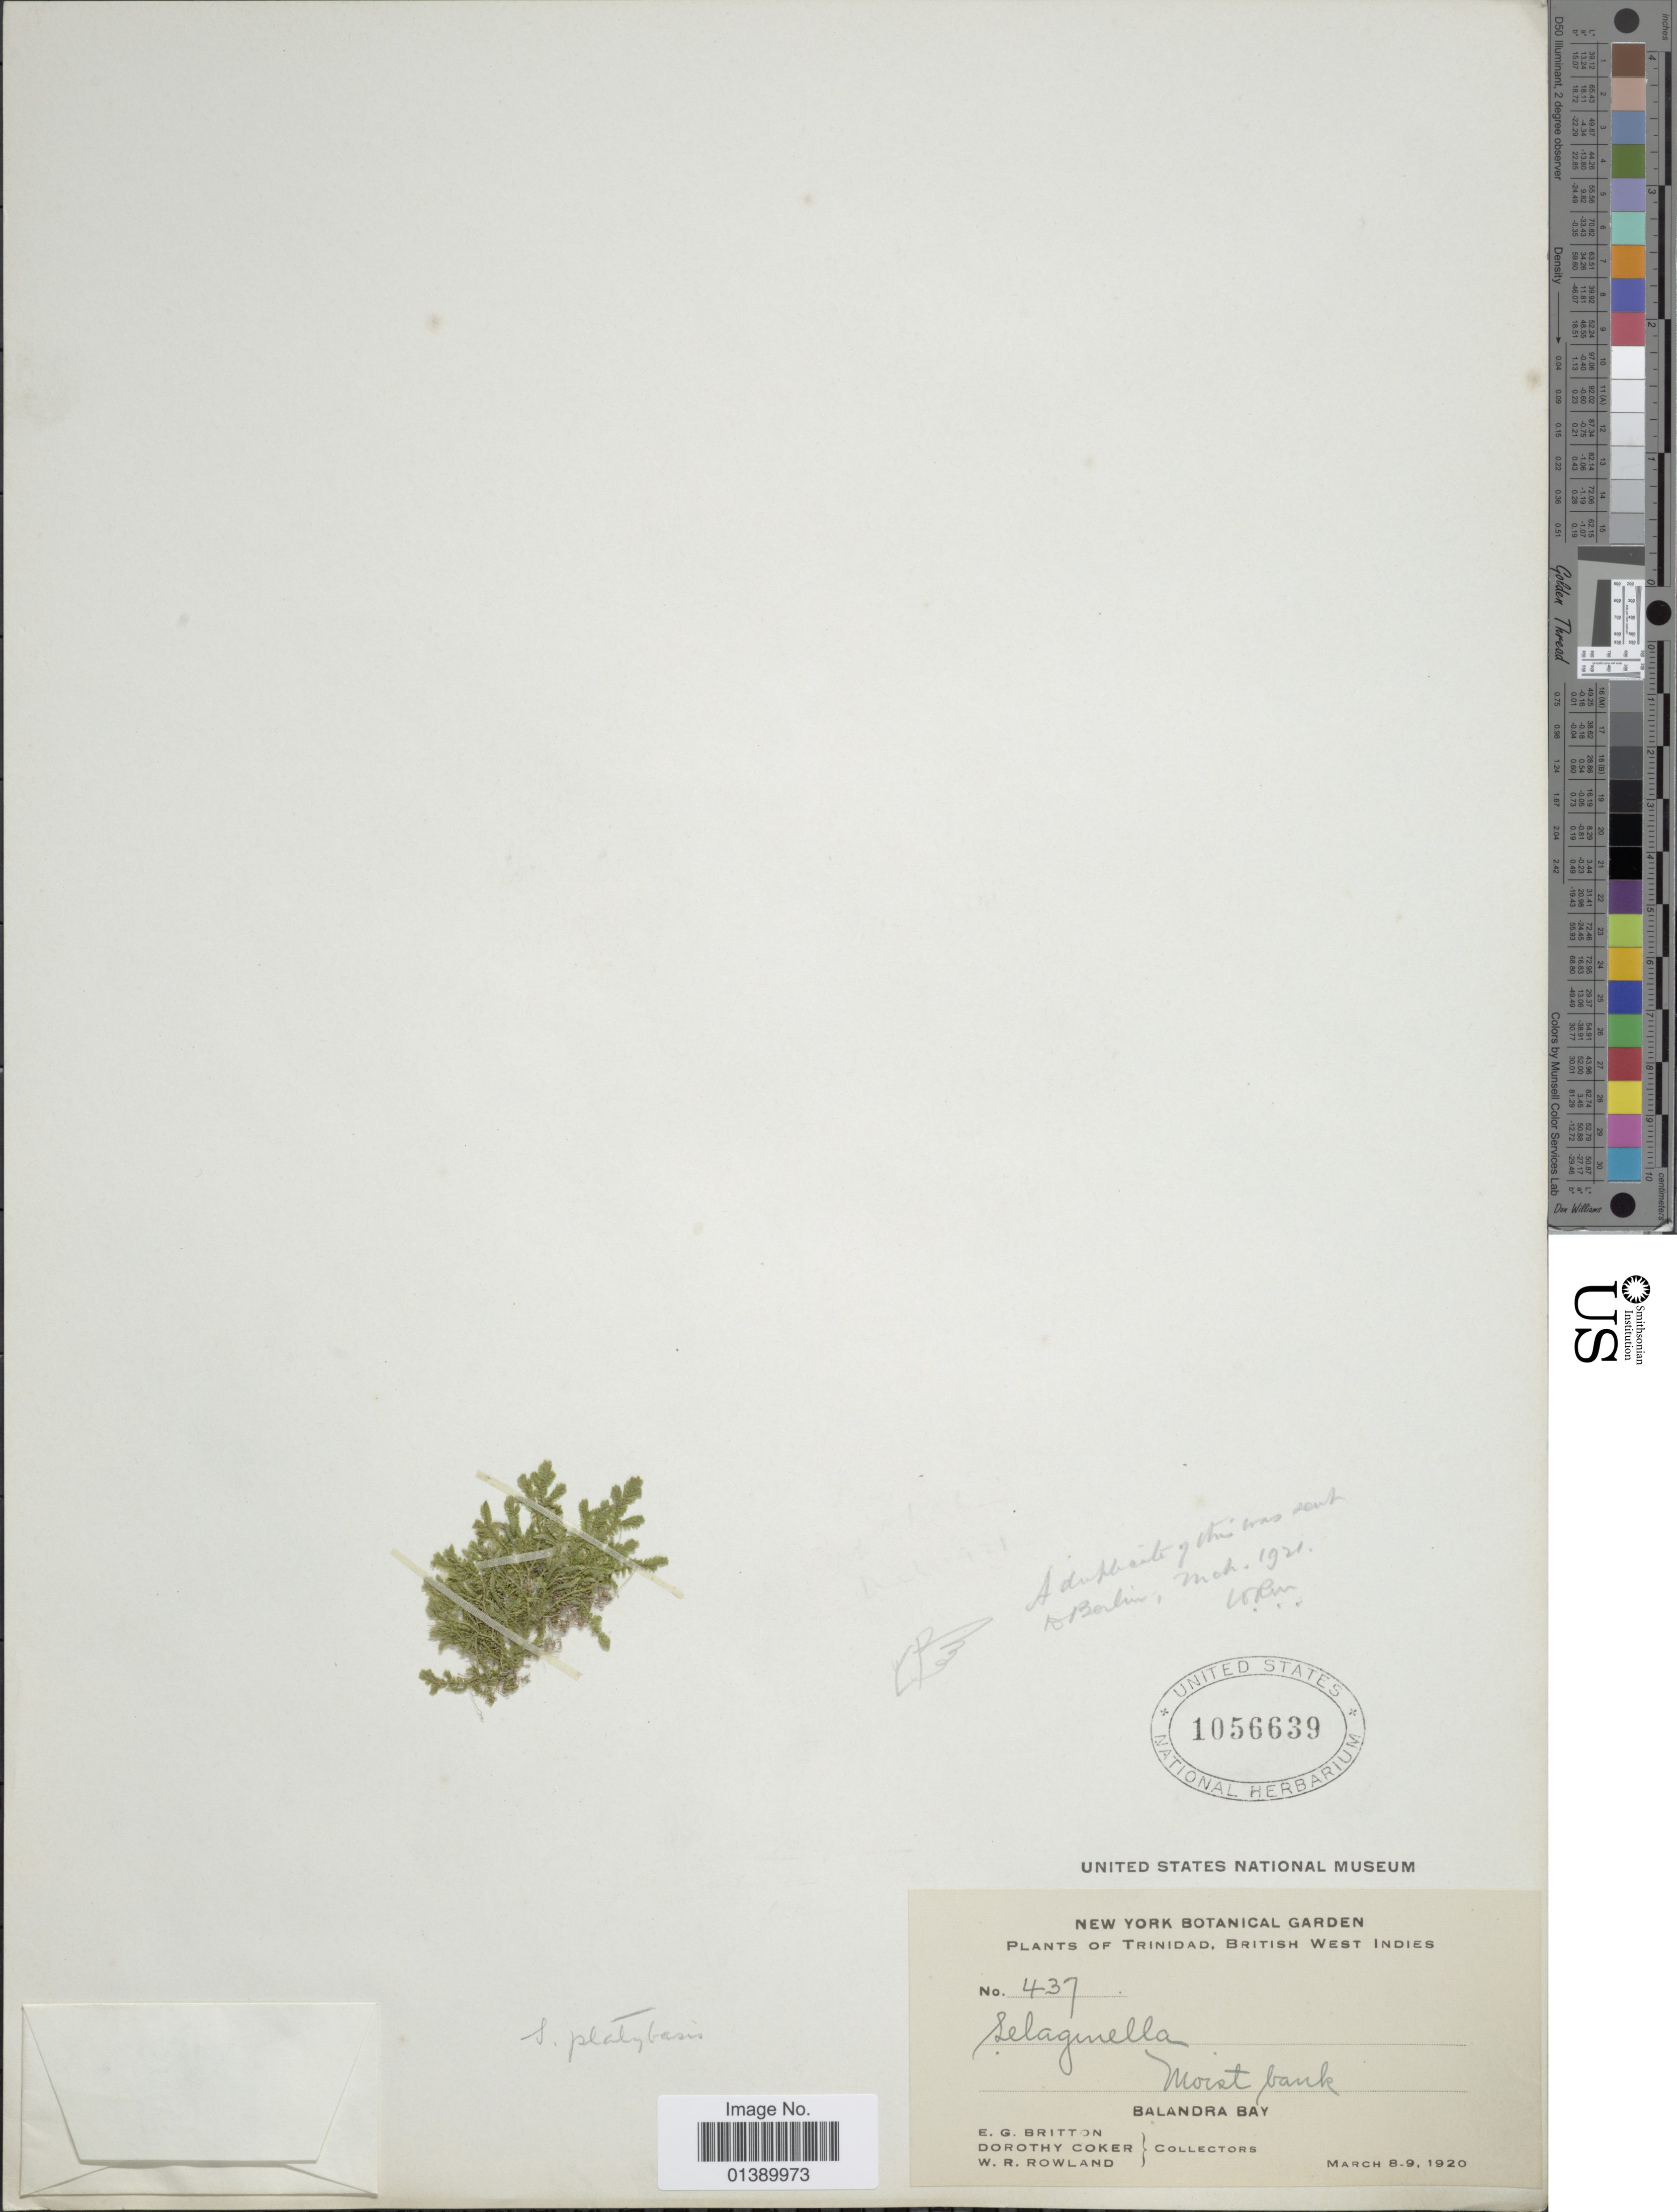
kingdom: Plantae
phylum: Tracheophyta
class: Lycopodiopsida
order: Selaginellales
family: Selaginellaceae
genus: Selaginella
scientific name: Selaginella producta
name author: Baker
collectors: E. G. Britton, D. Coker & W. Rowland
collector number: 437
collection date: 1920-03-08/1920-03-09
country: Trinidad and Tobago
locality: Trinidad, British West Indies, Balandra Bay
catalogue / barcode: US 1056639